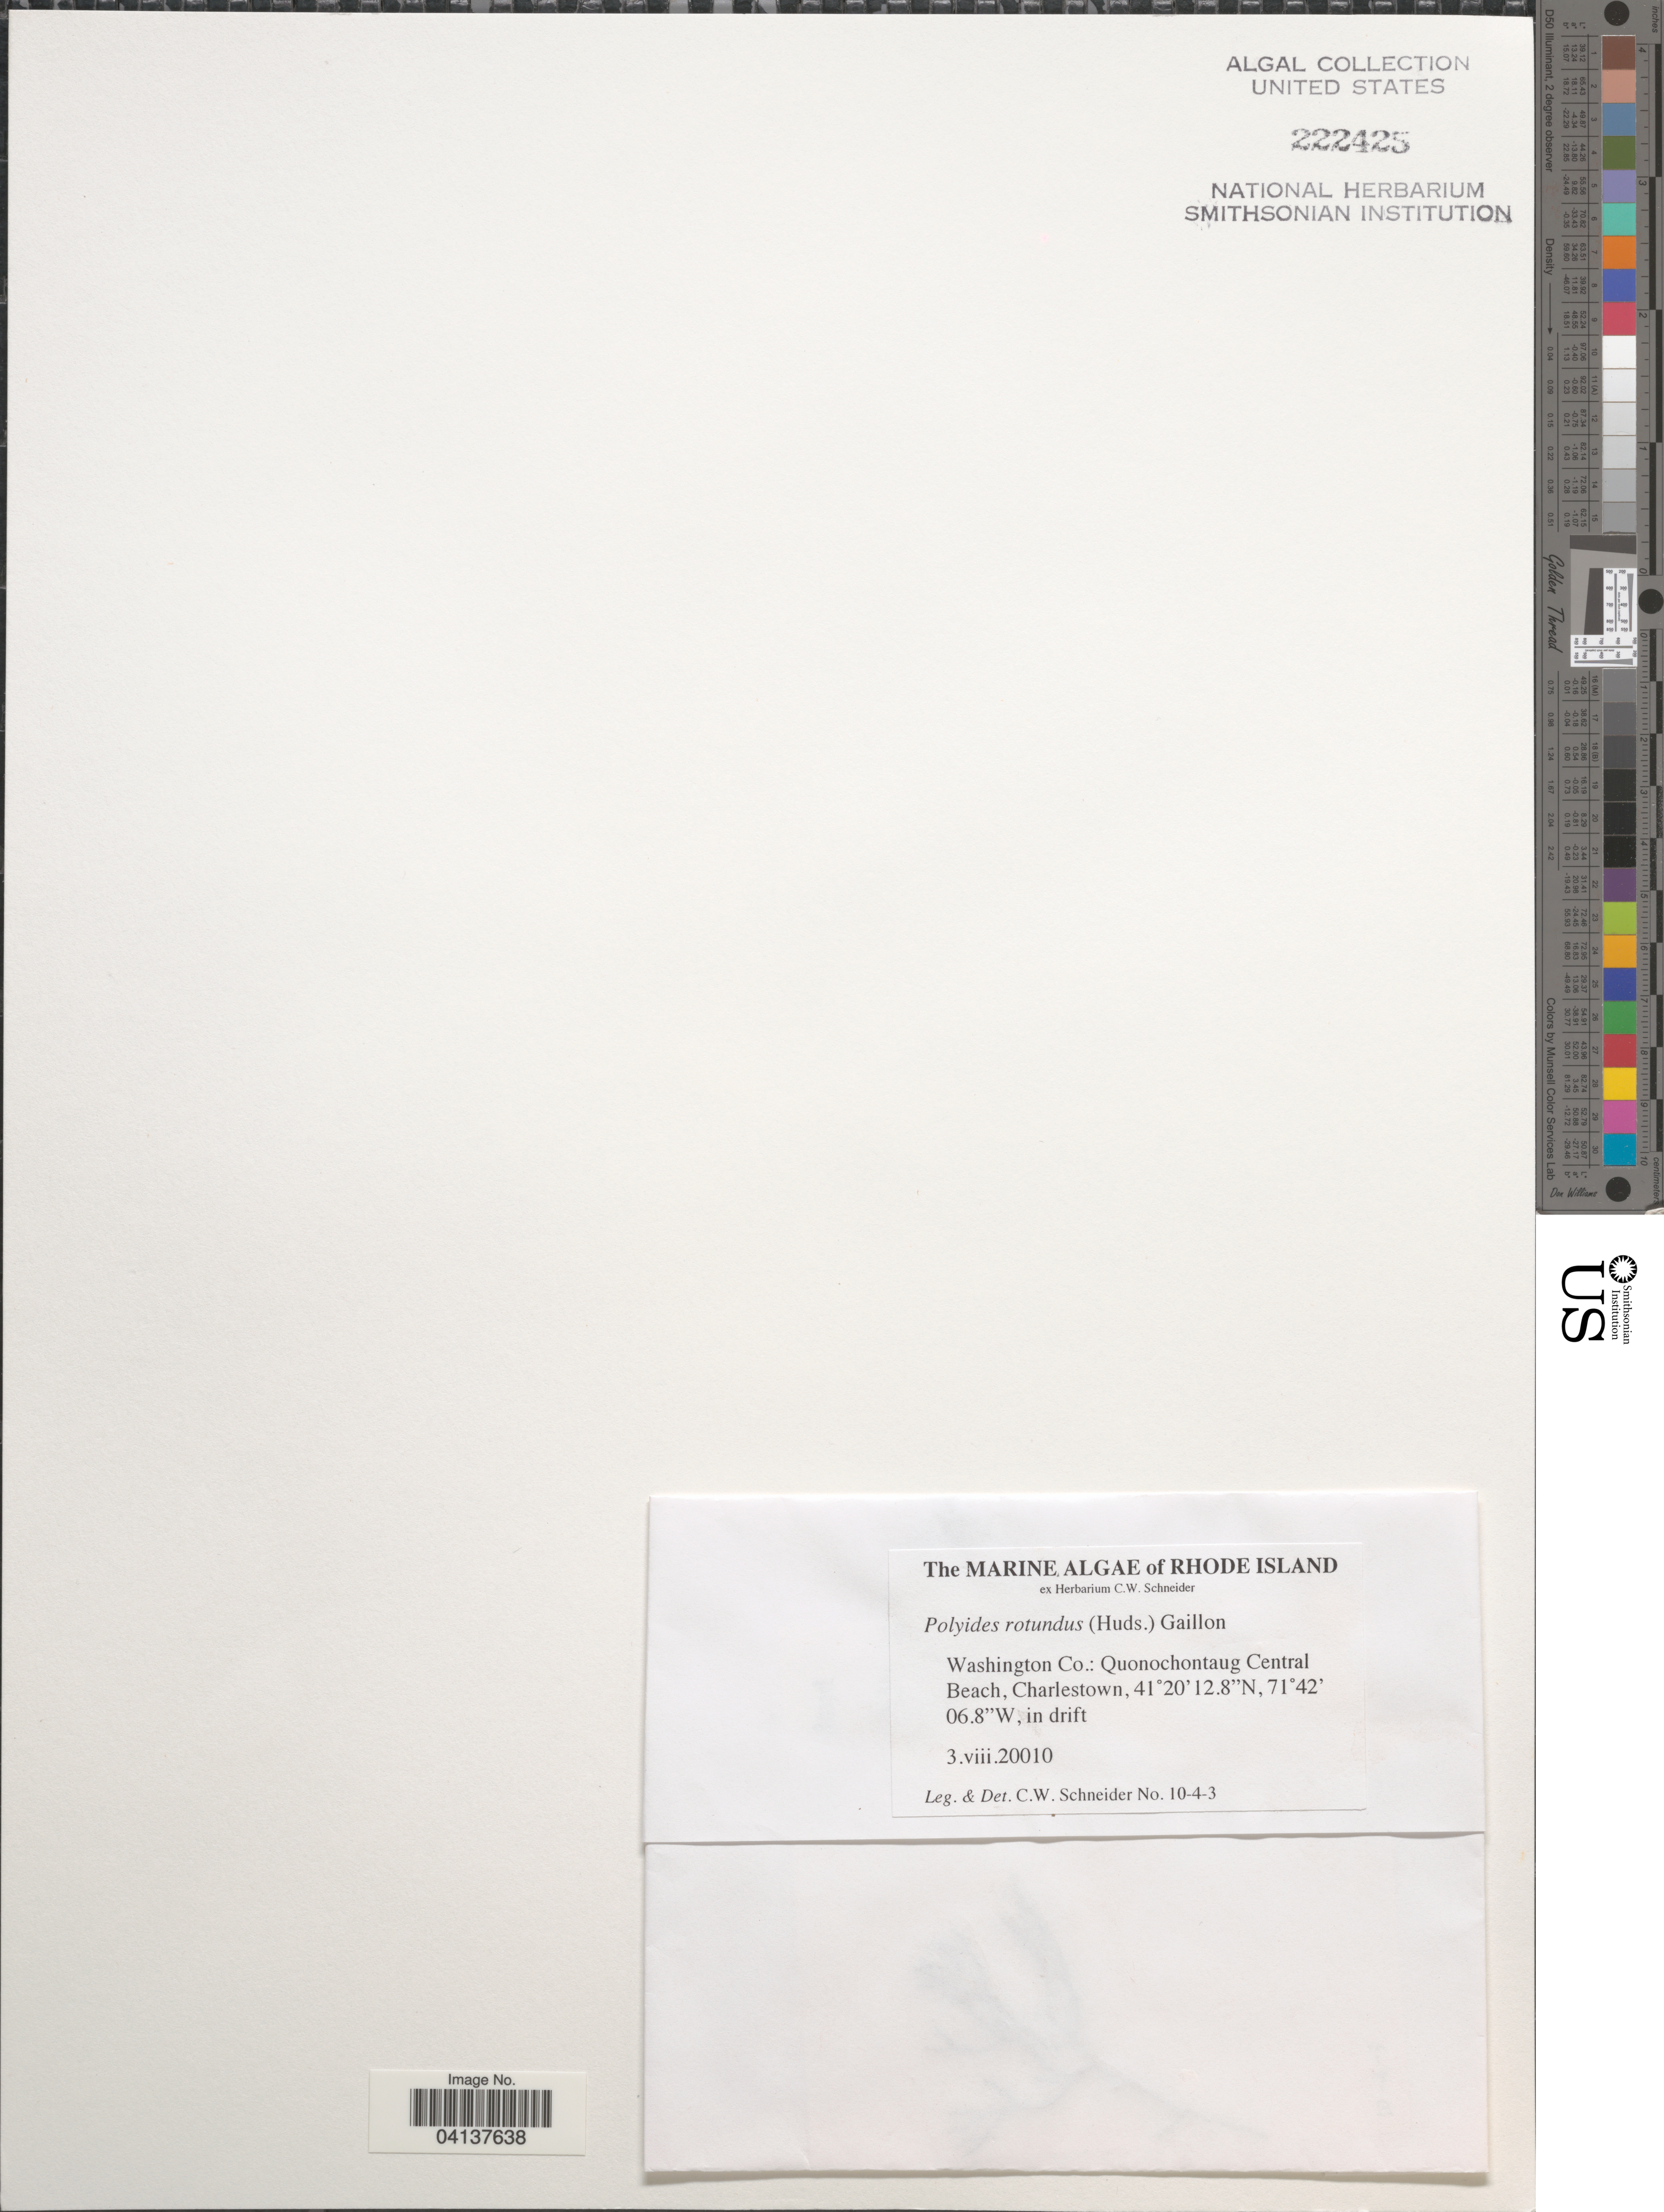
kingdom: Plantae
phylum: Rhodophyta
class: Florideophyceae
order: Gigartinales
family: Polyidaceae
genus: Polyides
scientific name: Polyides rotunda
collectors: C. W.Schneider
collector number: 10-4-3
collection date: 2010-08-03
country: United States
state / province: Rhode Island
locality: Washington Co.: Quonochontaug Central Beach, Charlestown.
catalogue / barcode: US 222425